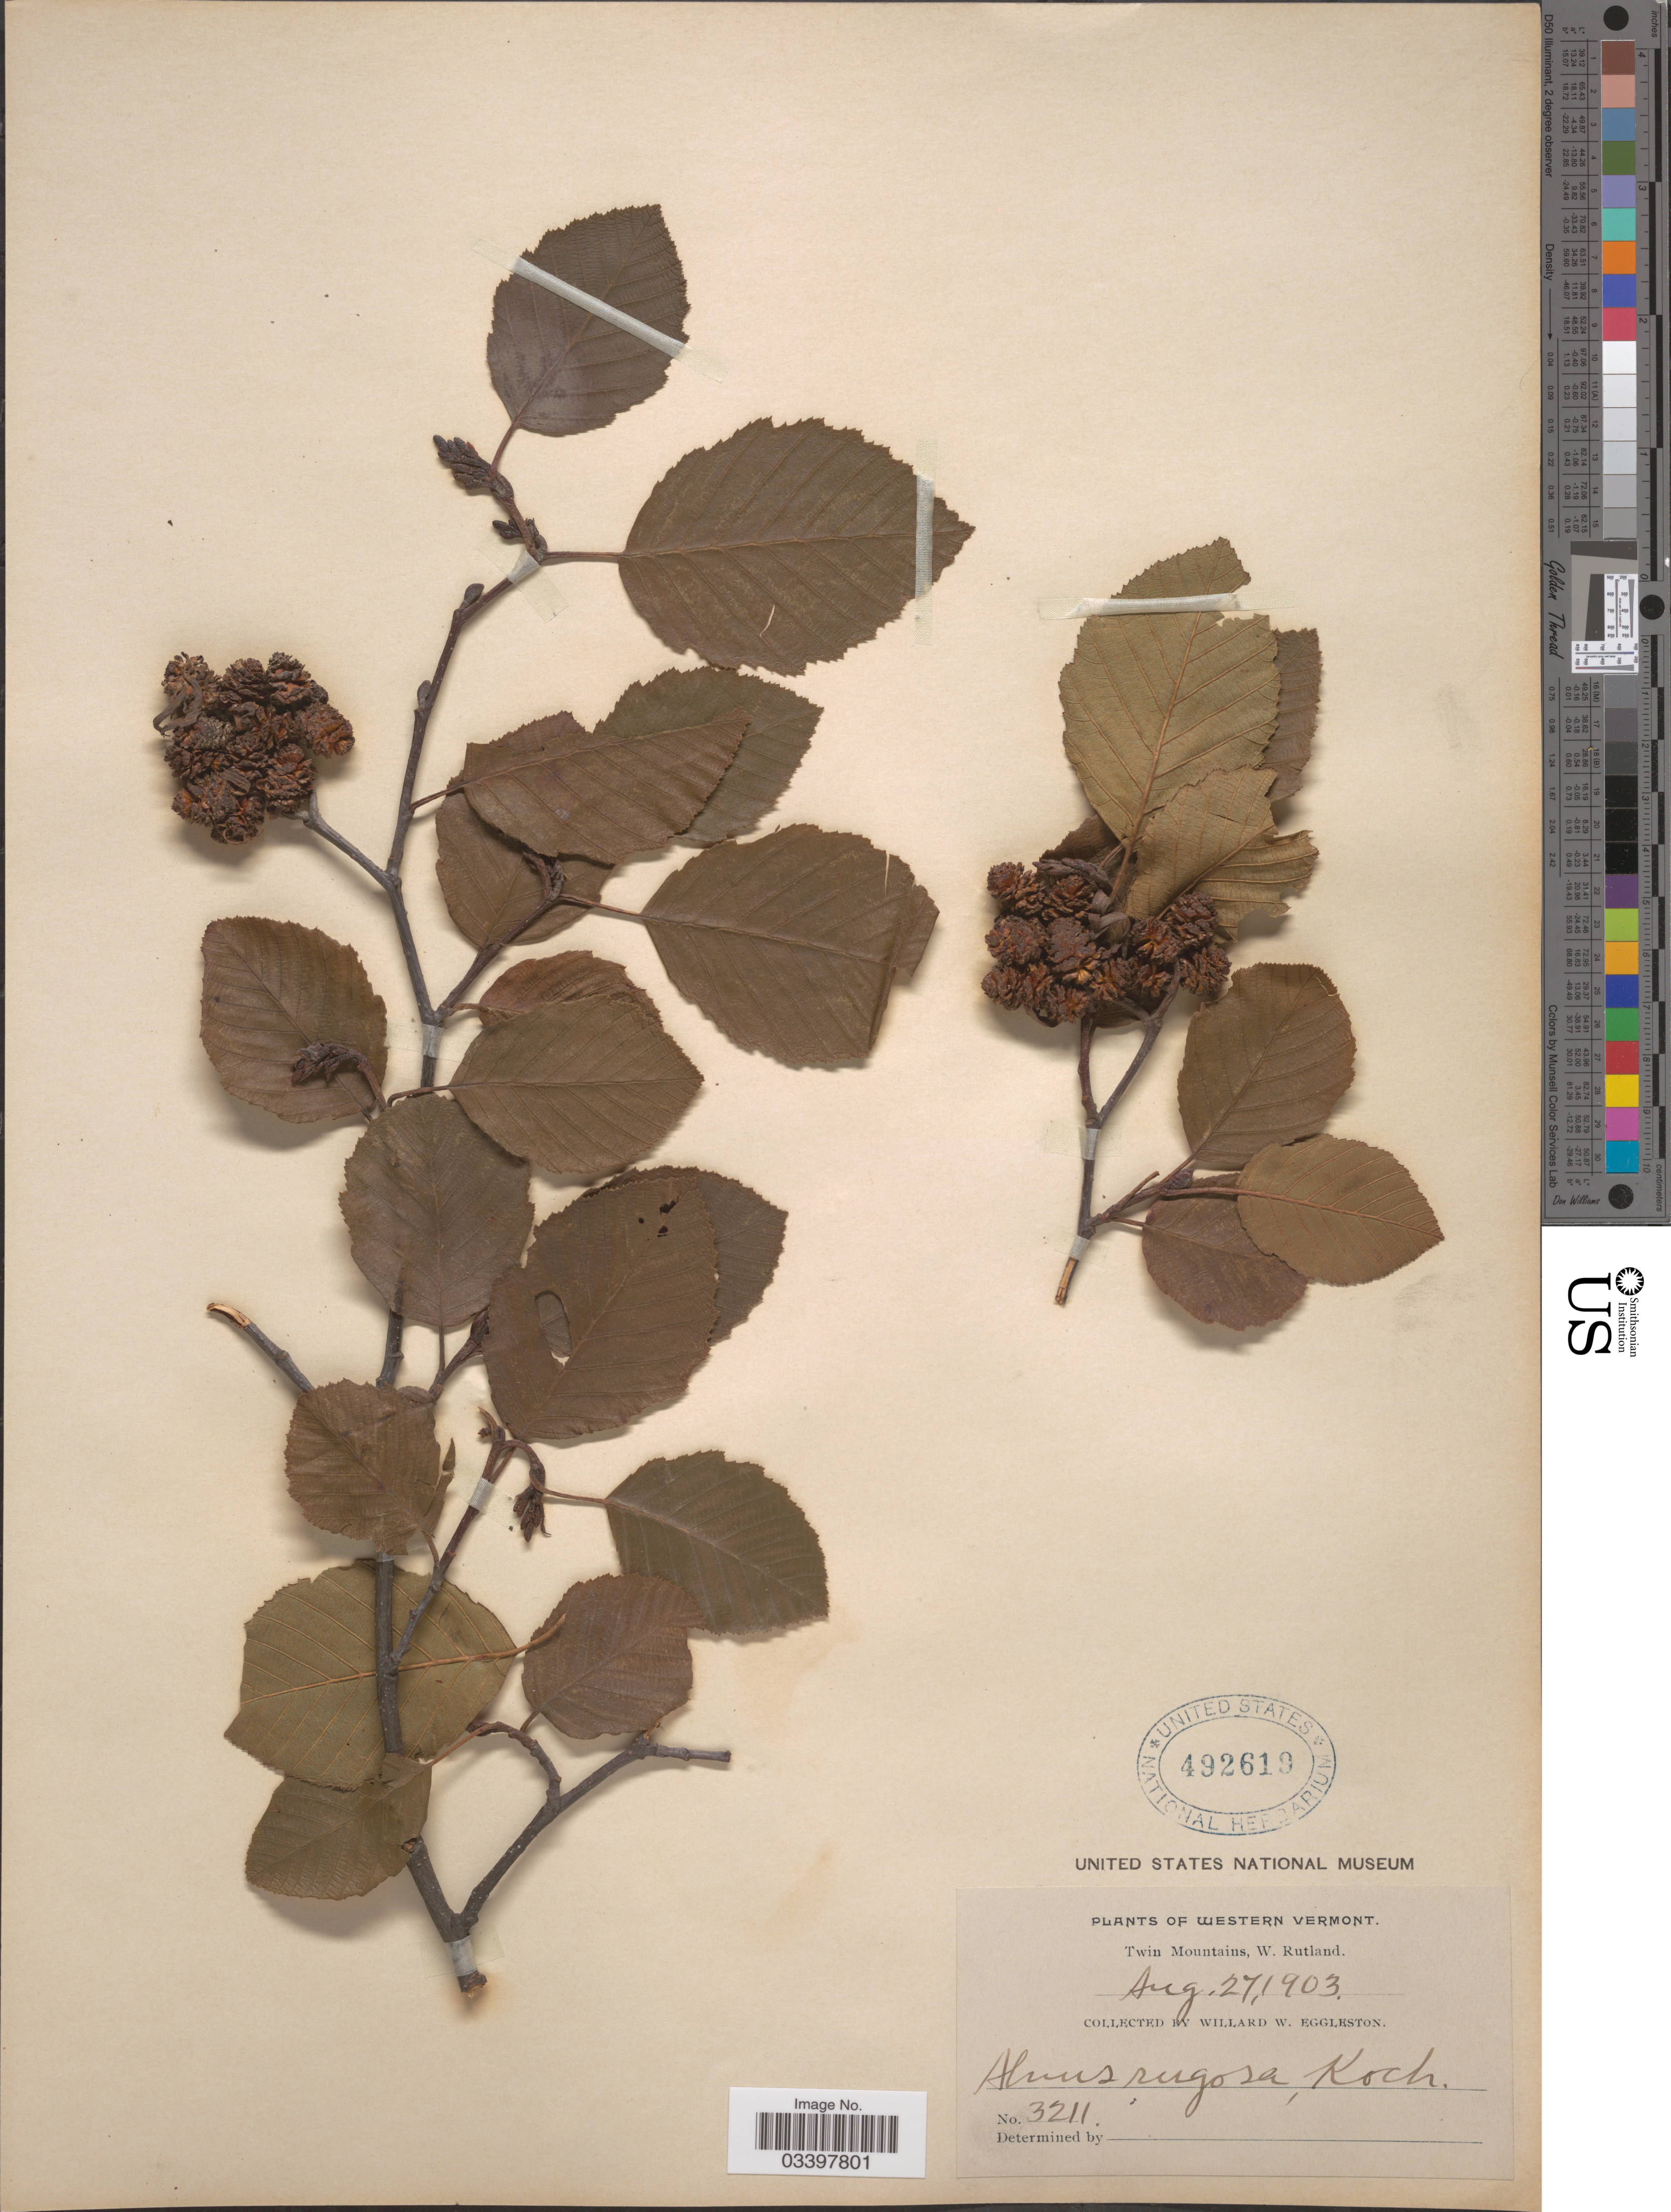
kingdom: Plantae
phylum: Tracheophyta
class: Magnoliopsida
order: Fagales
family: Betulaceae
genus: Alnus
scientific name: Alnus incana subsp. rugosa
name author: (Du Roi) R.T. Clausen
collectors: W. W. Eggleston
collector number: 3211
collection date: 1903-08-27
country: United States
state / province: Vermont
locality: Western Vermont. Twin Mountains, W. Rutland.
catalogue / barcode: US 492619